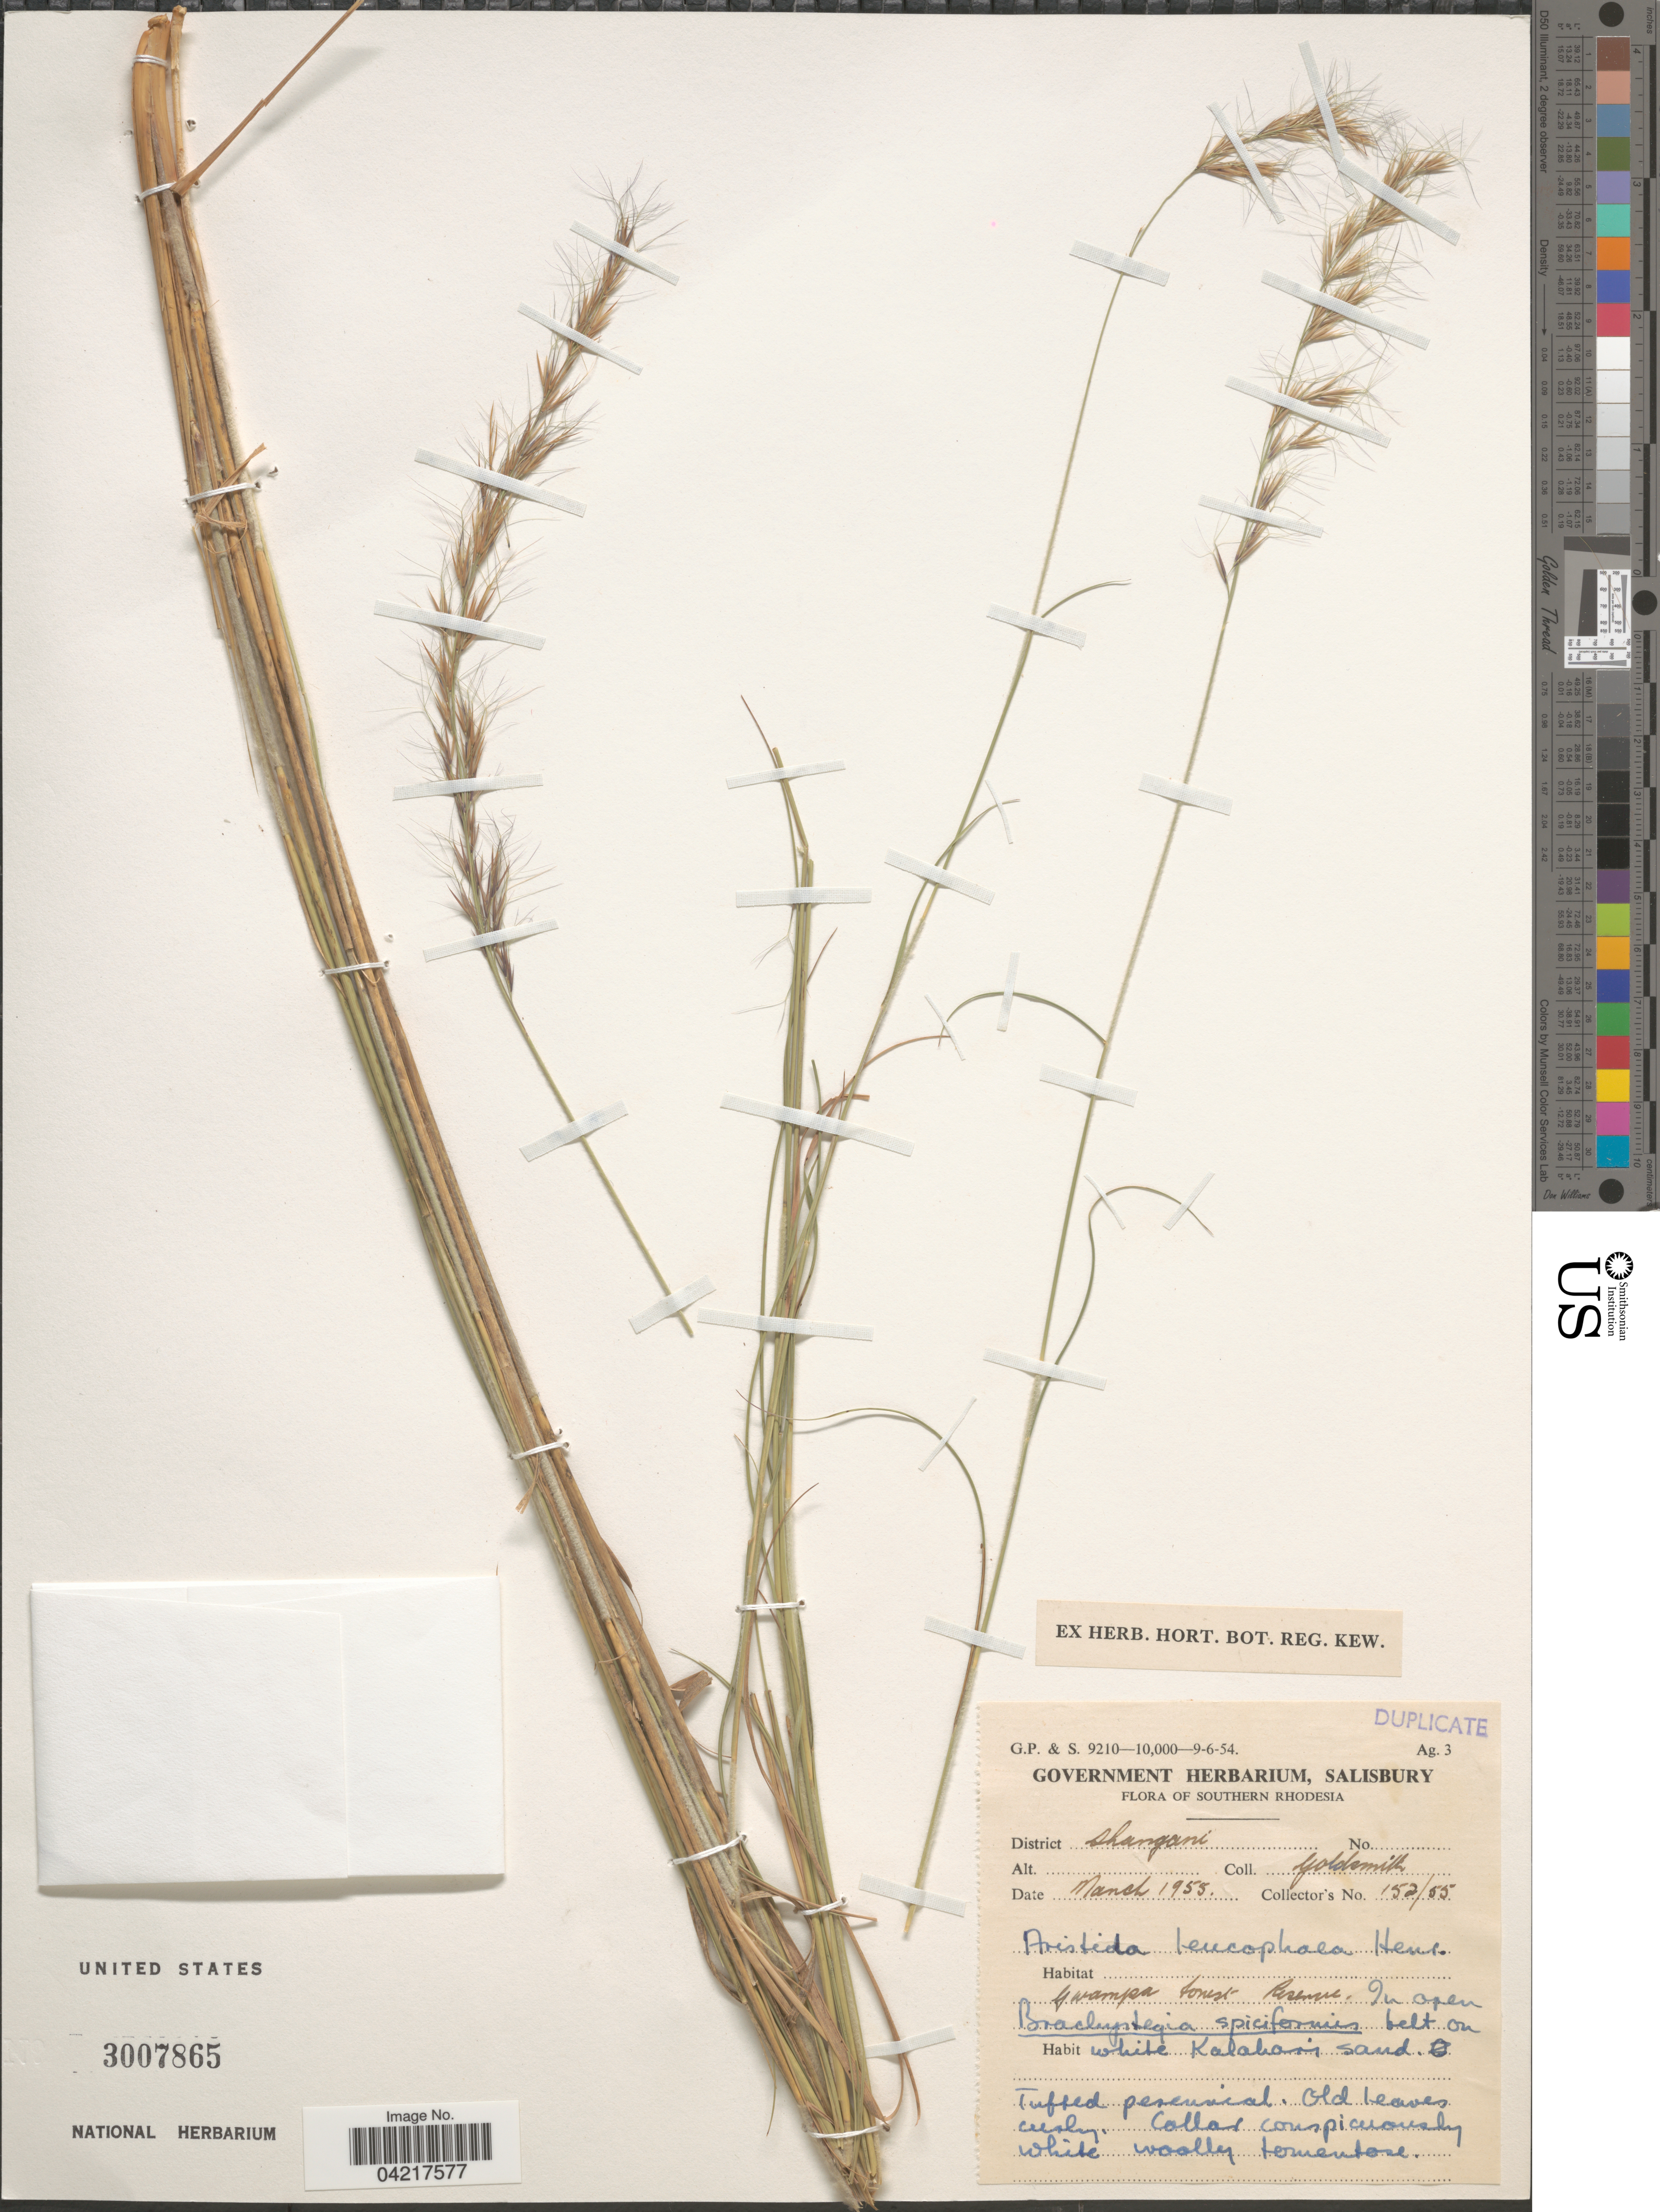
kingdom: Plantae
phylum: Tracheophyta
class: Liliopsida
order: Poales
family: Poaceae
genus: Aristida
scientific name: Aristida leucophaea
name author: Henr.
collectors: Goldsmith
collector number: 152/55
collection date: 1955-03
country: Zimbabwe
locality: Southern Rhodesia. District Shangani. Gwampa forest Reserve.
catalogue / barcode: US 3007865